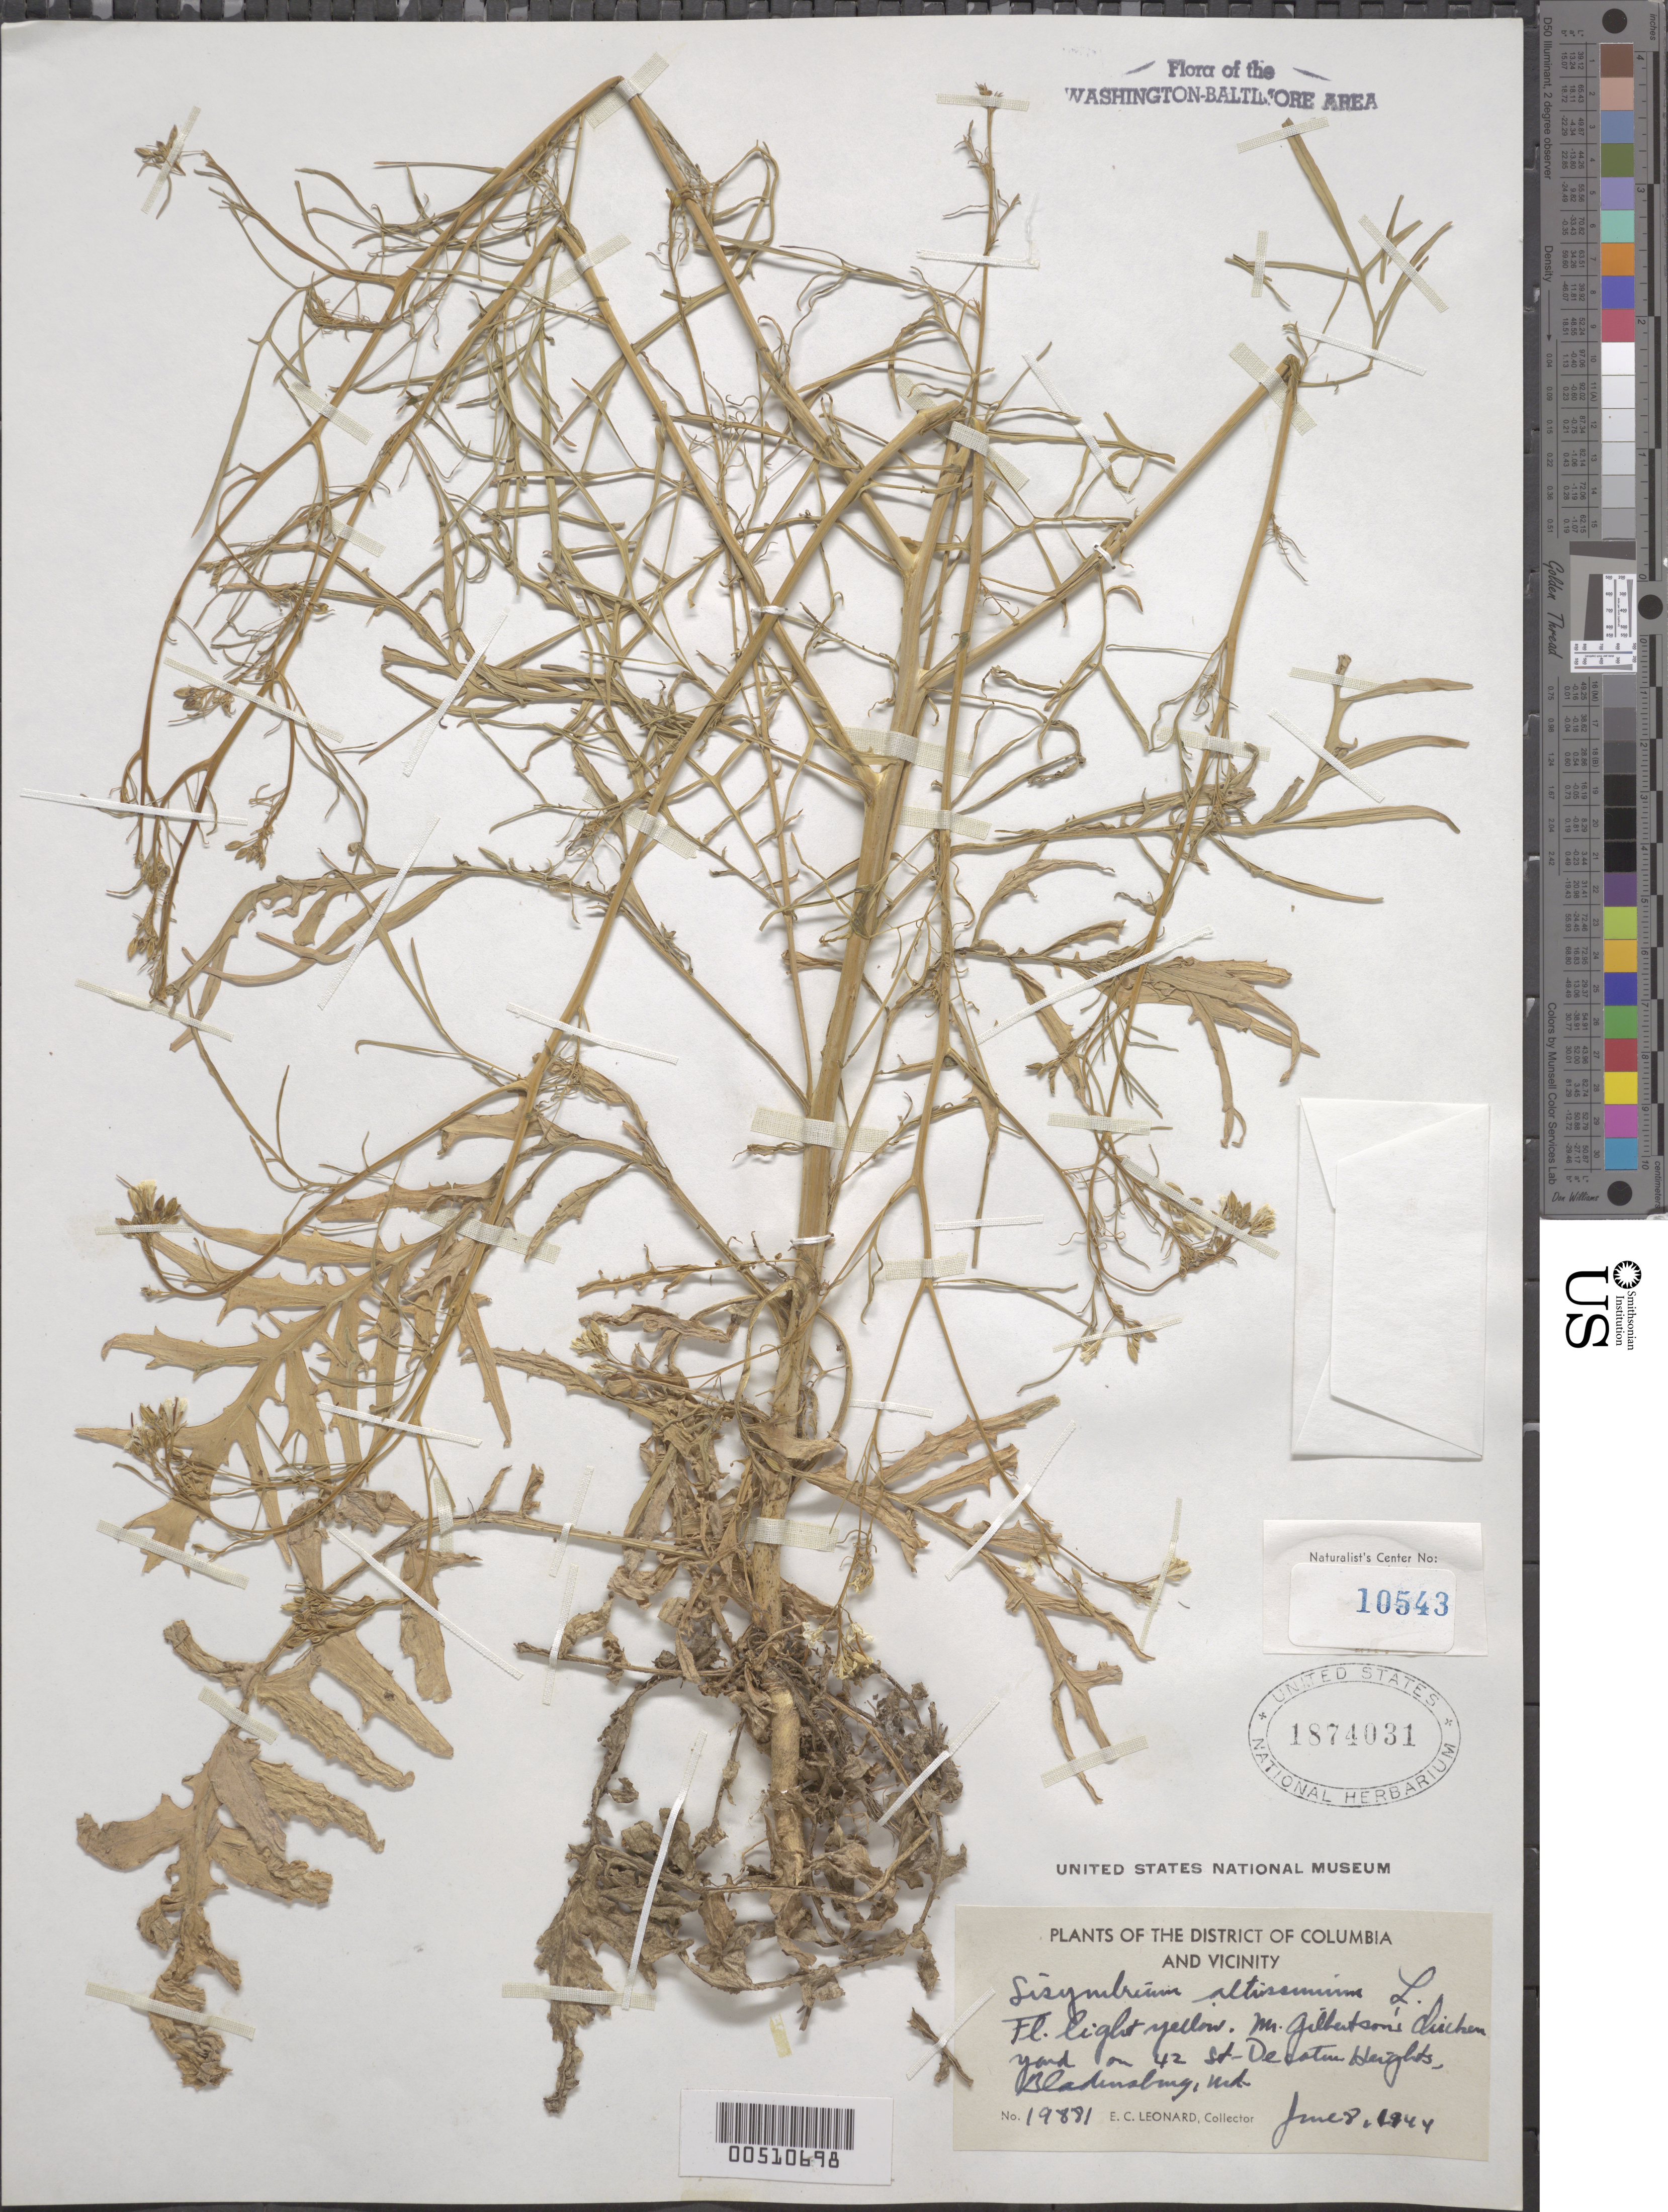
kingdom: Plantae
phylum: Tracheophyta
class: Magnoliopsida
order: Brassicales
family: Brassicaceae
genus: Sisymbrium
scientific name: Sisymbrium altissimum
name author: L.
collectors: E. C. Leonard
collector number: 19881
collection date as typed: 08 Jun 1944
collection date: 1944-06-08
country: United States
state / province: Maryland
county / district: Prince George's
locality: Mr. Gilbertson's Chicken Yard, 42 St Decatur Heights, Bladensburg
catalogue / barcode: US 1874031